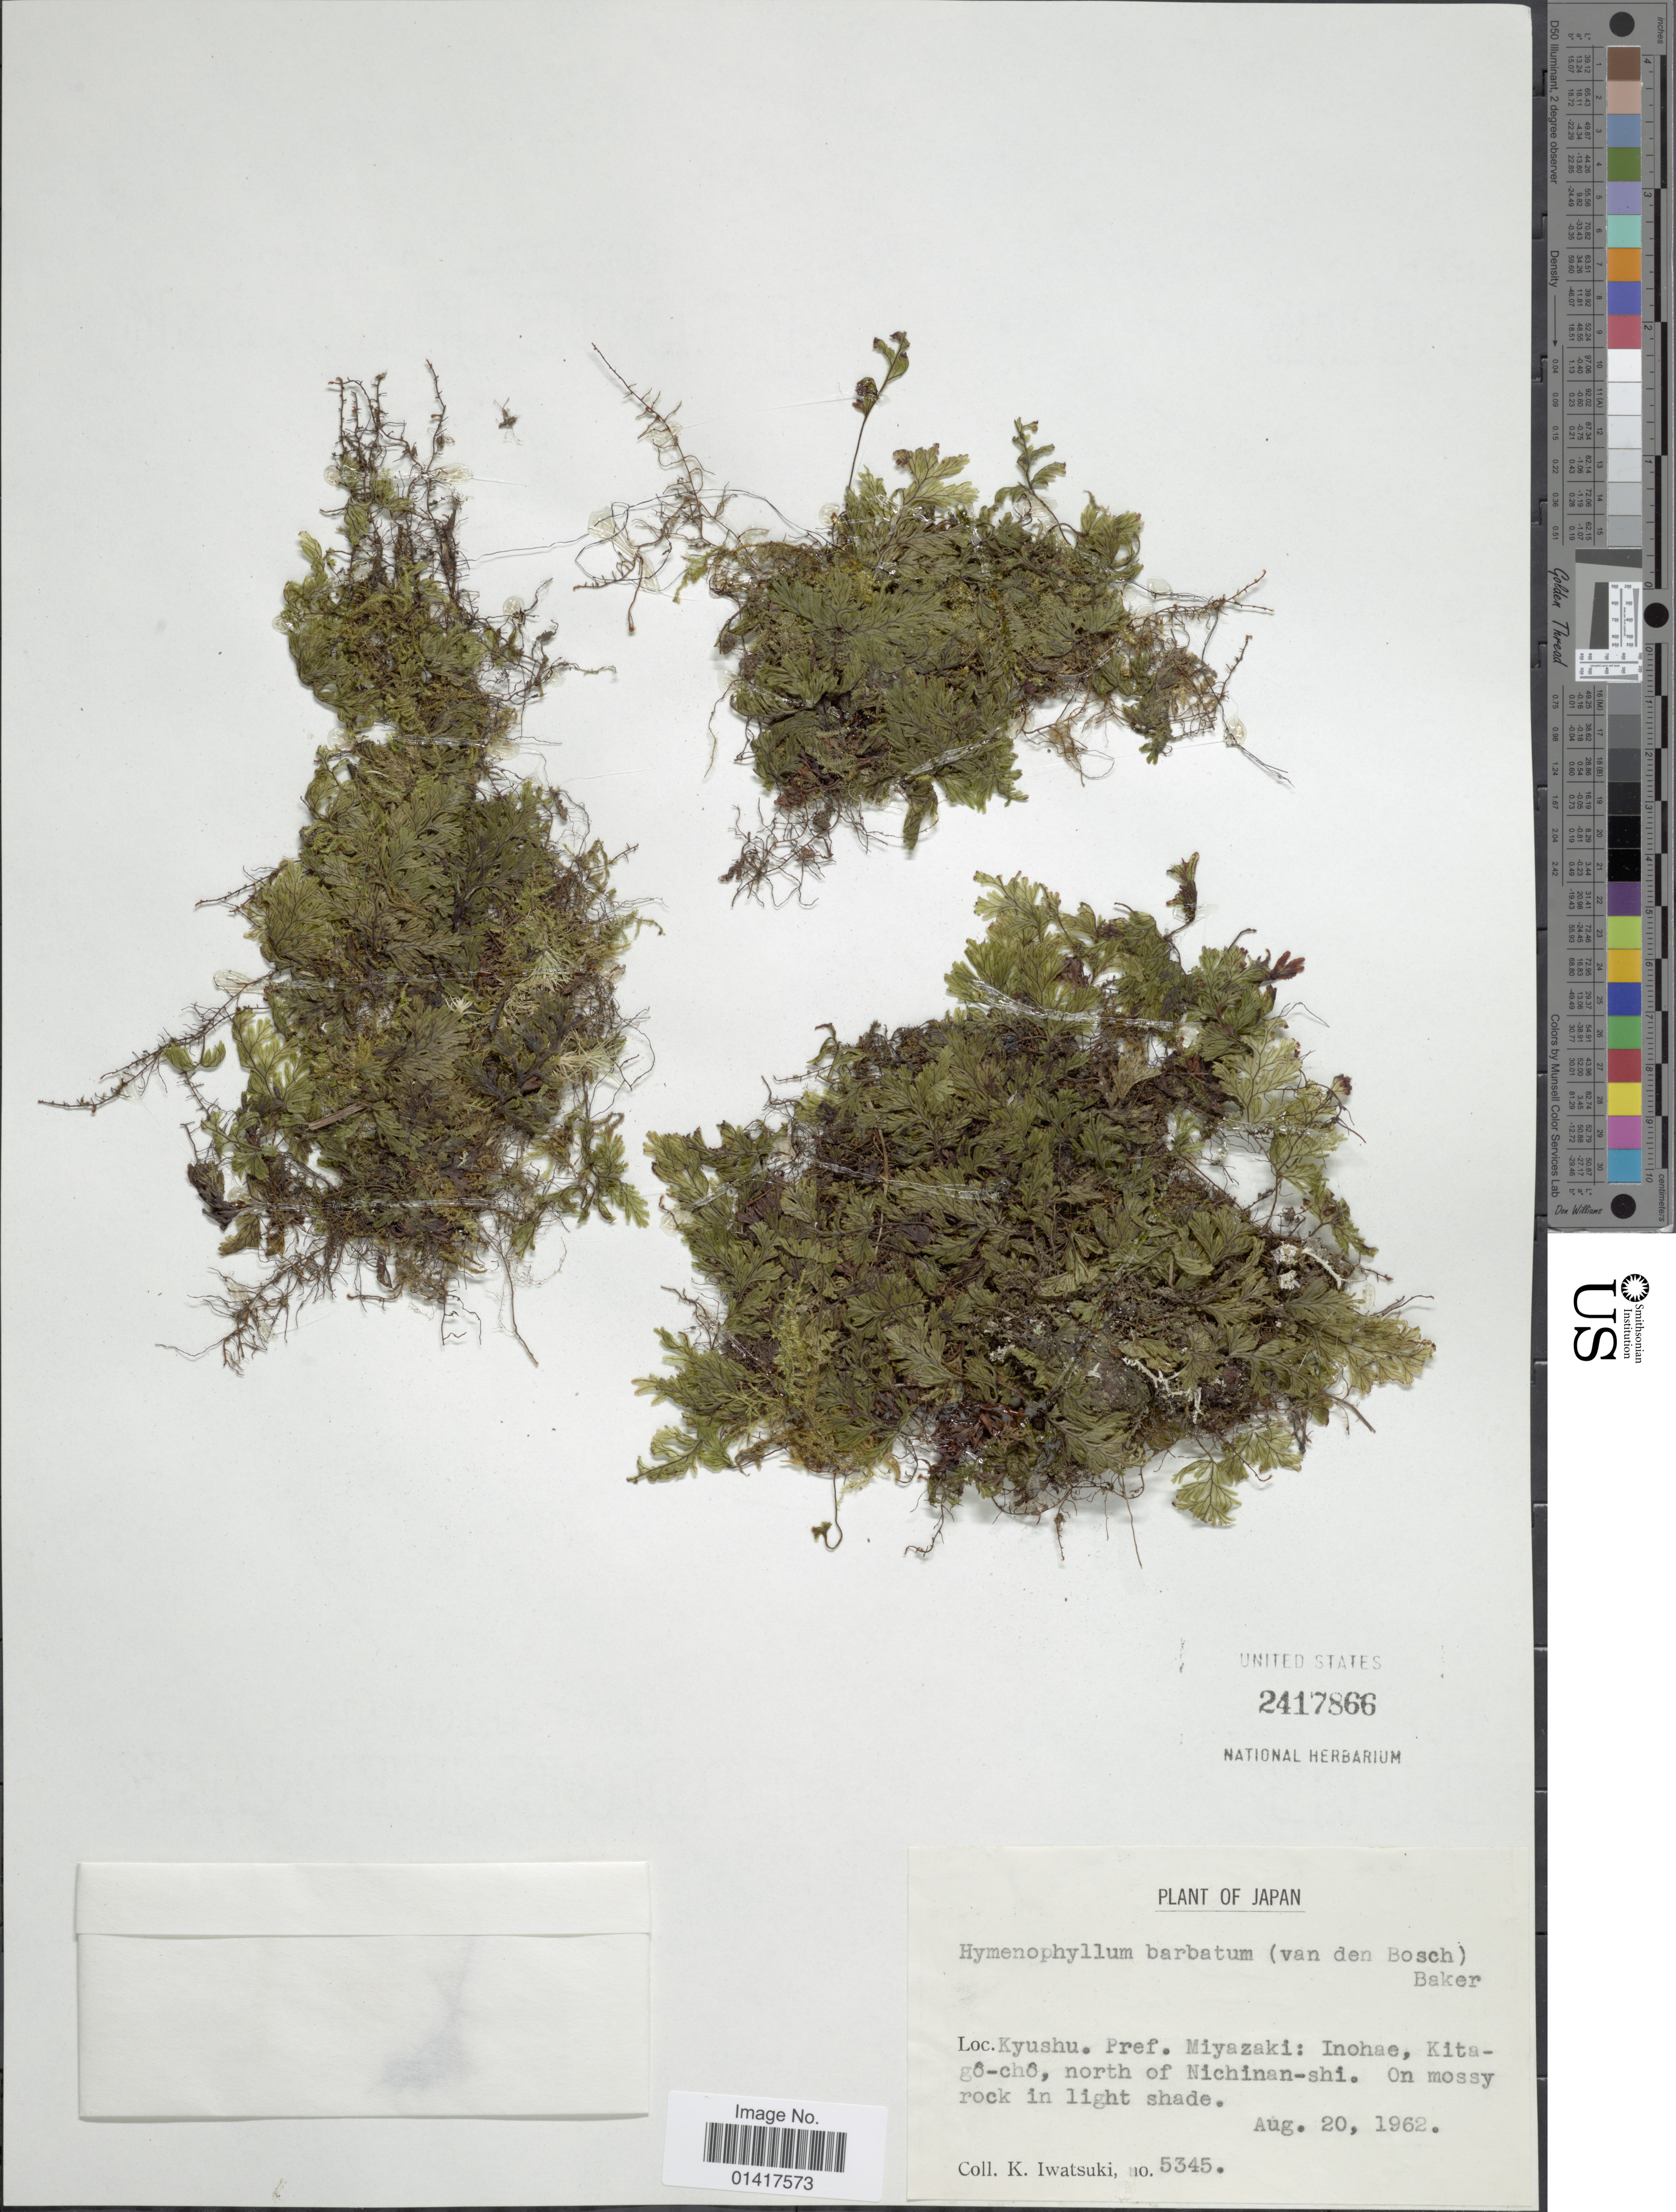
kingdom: Plantae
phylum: Tracheophyta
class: Polypodiopsida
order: Hymenophyllales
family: Hymenophyllaceae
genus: Hymenophyllum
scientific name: Hymenophyllum barbatum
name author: (Bosch) Baker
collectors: K. Iwatsuki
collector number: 5345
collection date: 1962-08-20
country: Japan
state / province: Miyazaki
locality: Kyushu. Pref. Miyazaki: Inohae, Kitago-cho, north of Nichinan-shi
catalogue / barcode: US 2417866